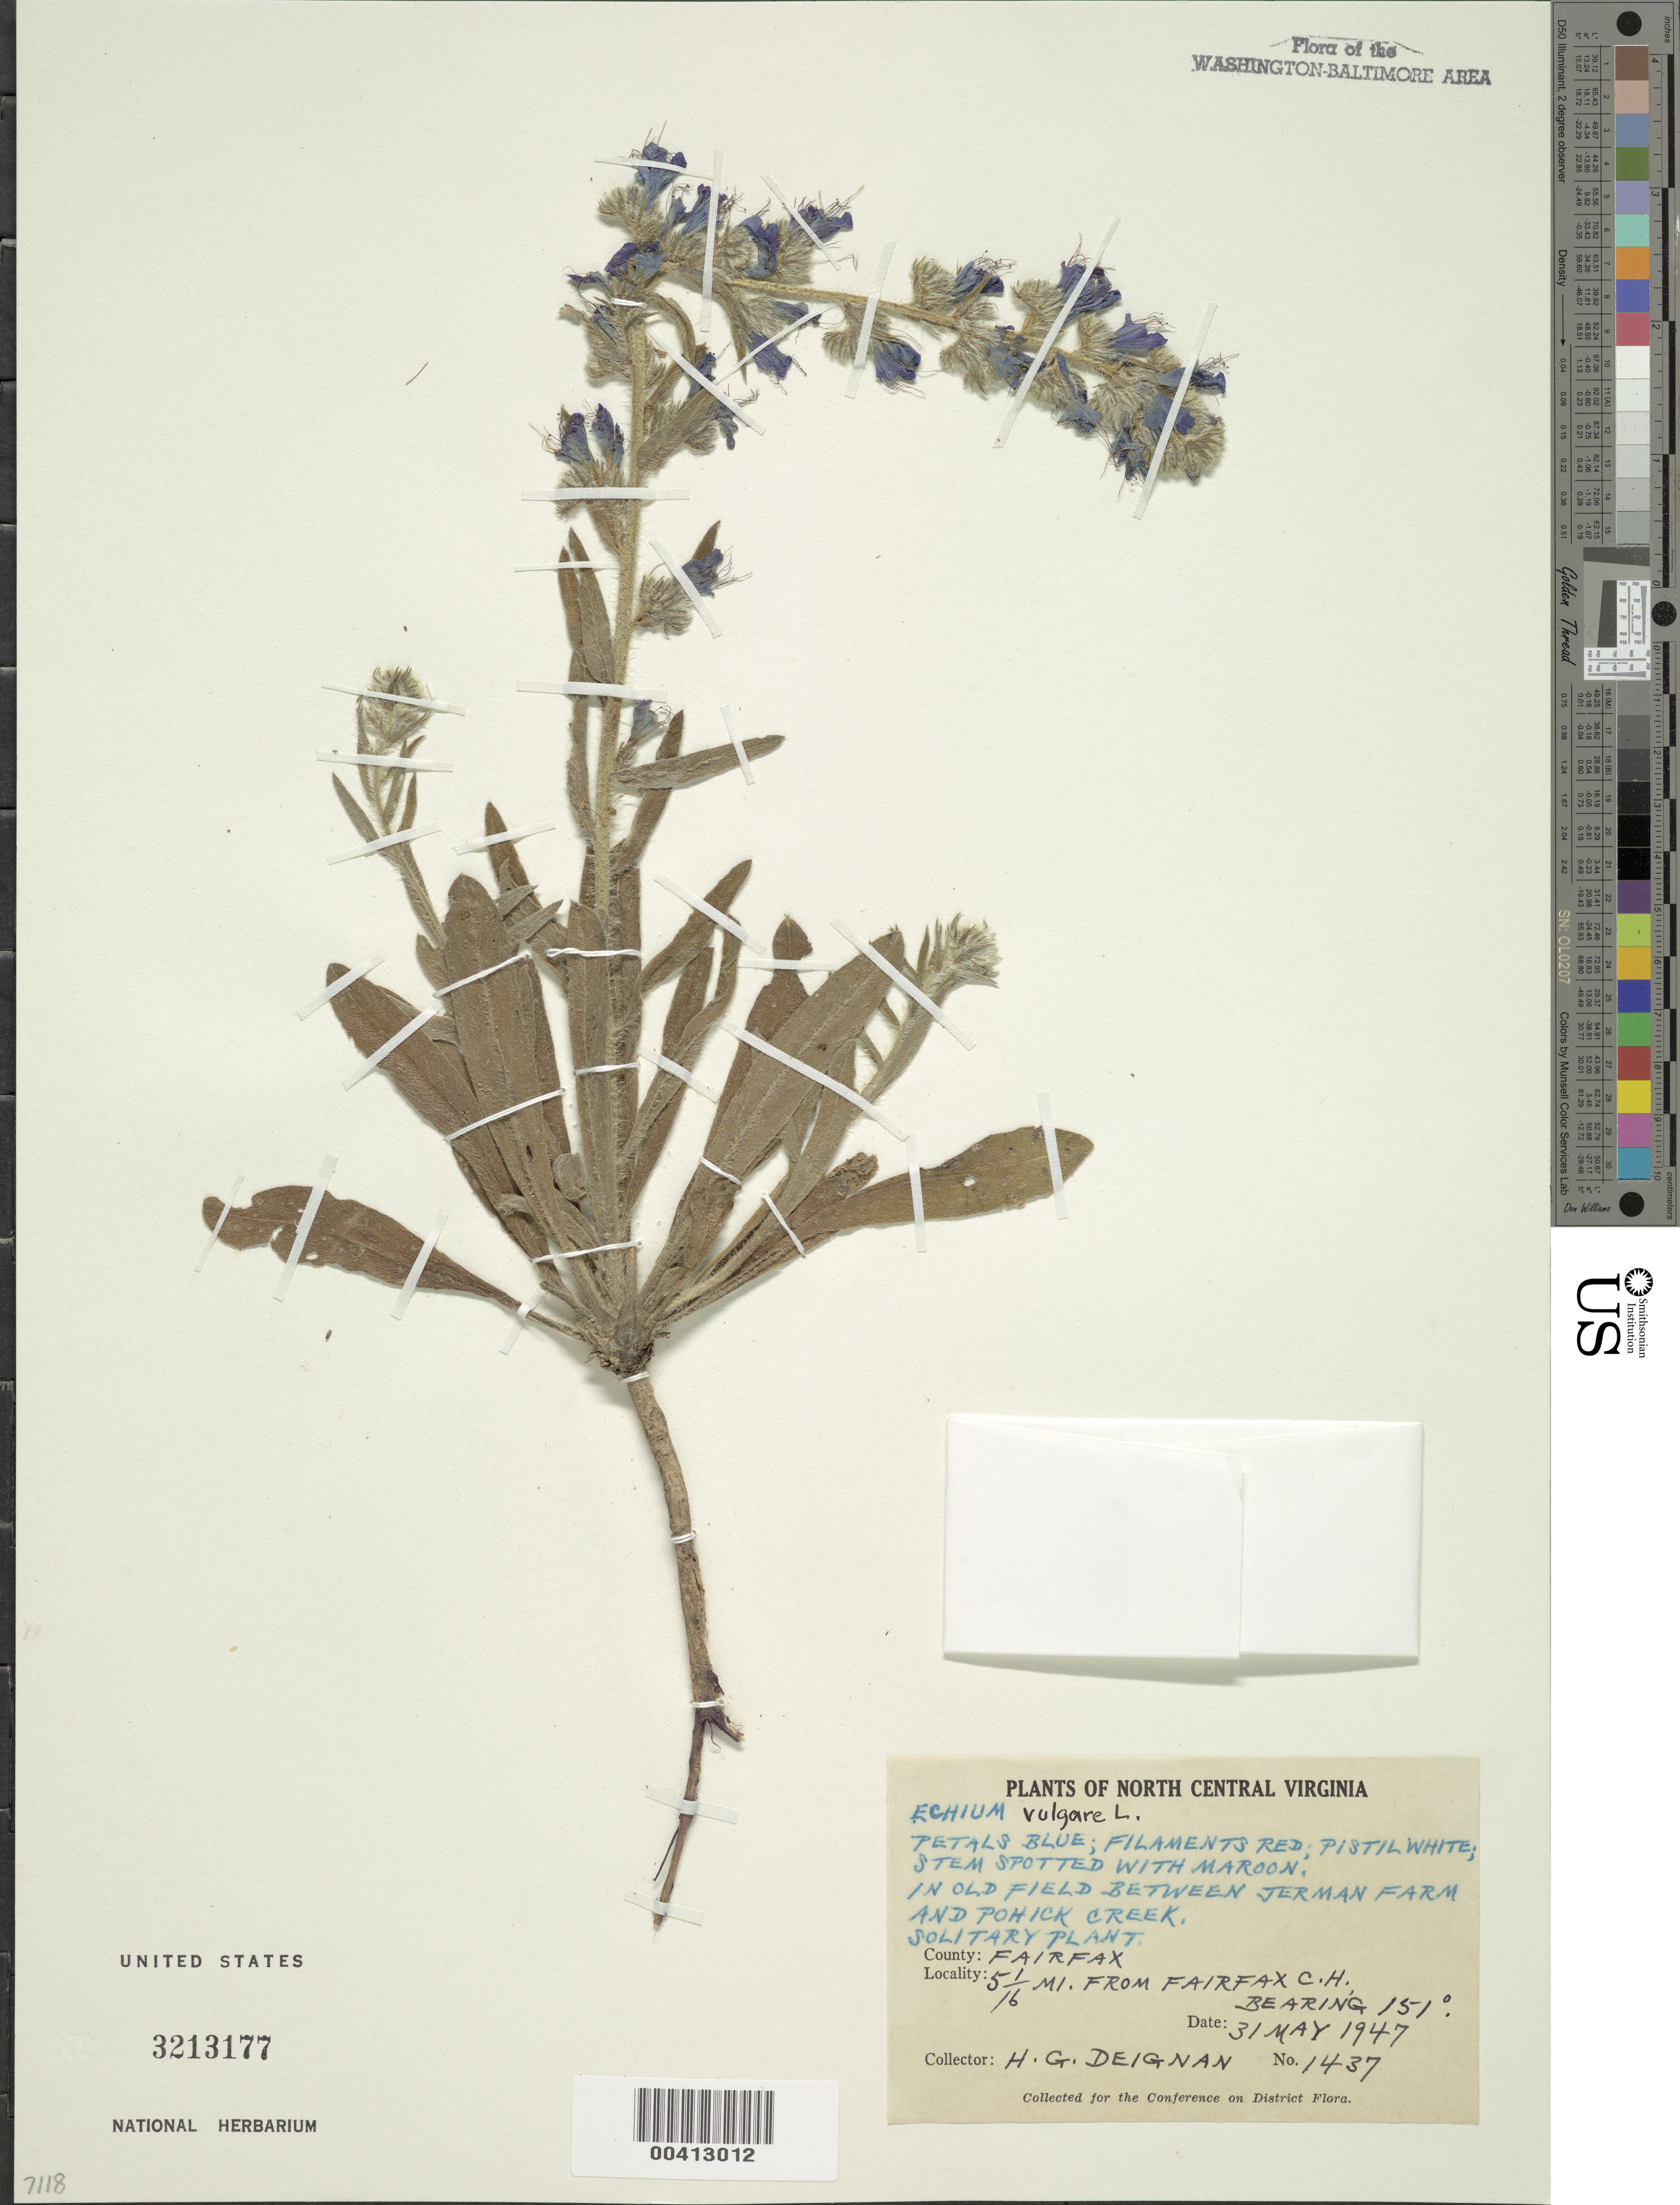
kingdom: Plantae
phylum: Tracheophyta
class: Magnoliopsida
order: Boraginales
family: Boraginaceae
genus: Echium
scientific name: Echium vulgare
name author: L.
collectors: H. Deignan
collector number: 1437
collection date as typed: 31 May 1947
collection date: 1947-05-31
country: United States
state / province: Virginia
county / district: Fairfax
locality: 5 1/16 mi. from Fairfax County Courthouse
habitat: In old field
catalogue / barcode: US 3213177